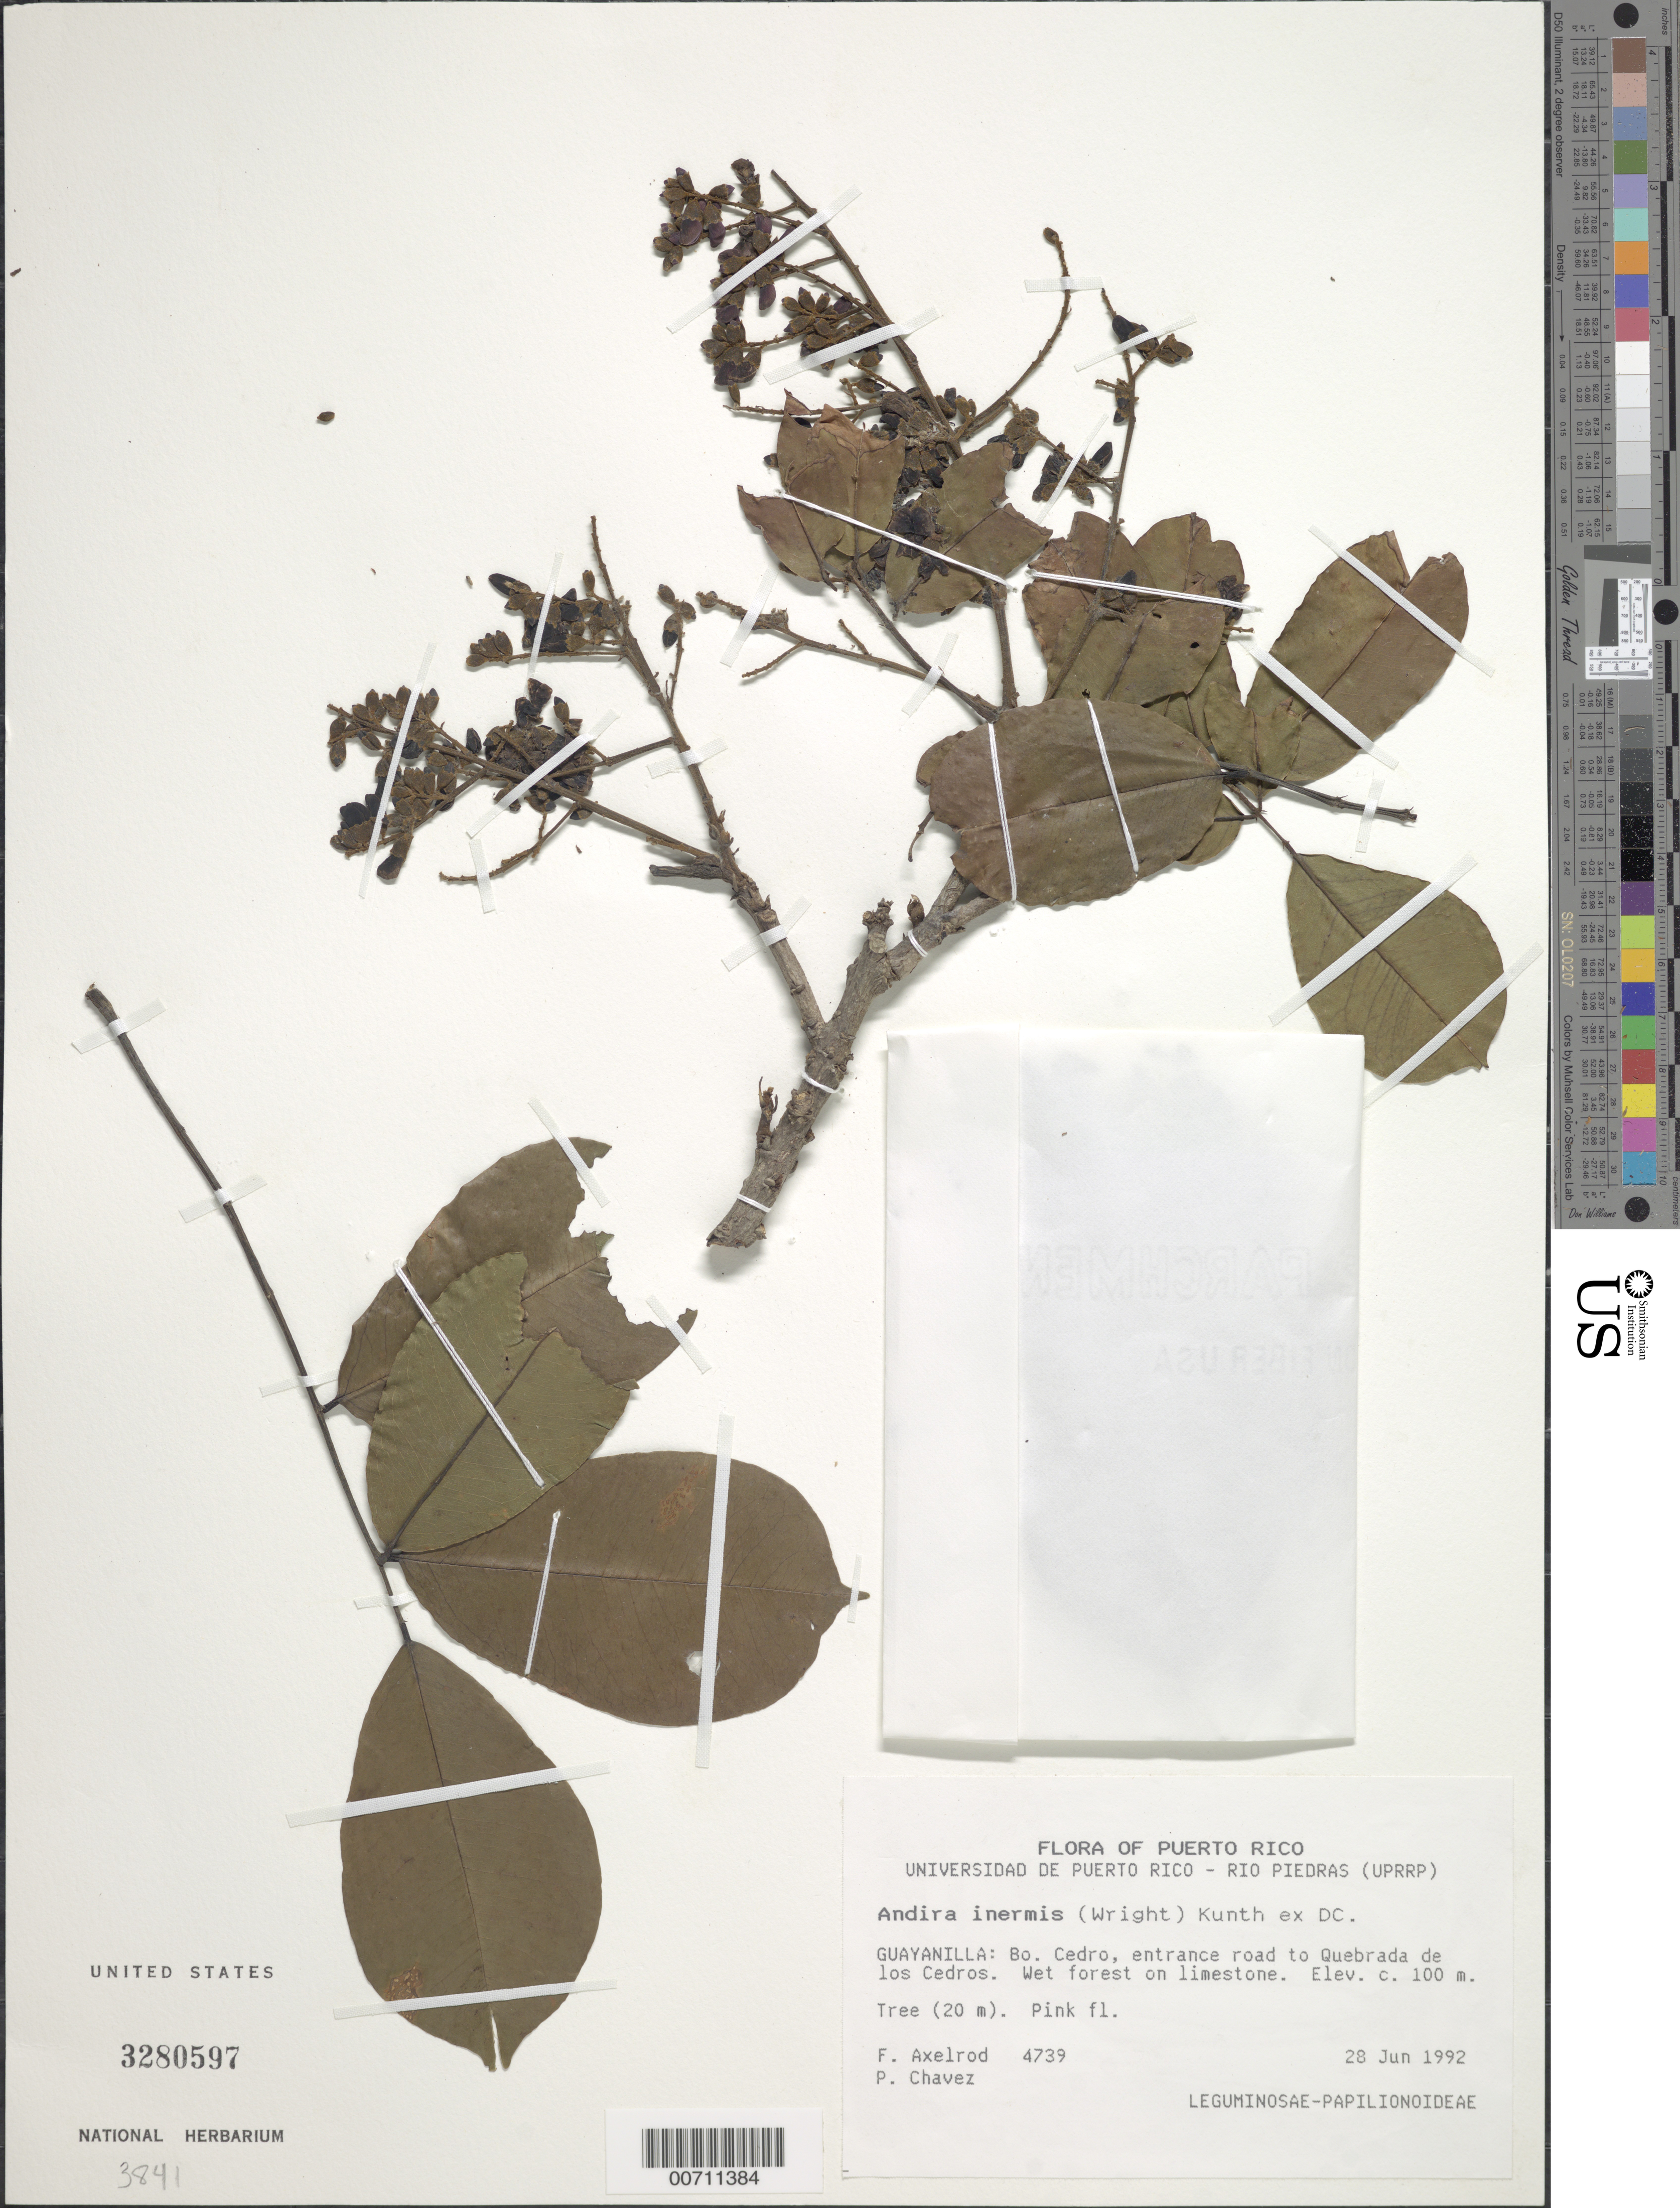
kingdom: Plantae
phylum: Tracheophyta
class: Magnoliopsida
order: Fabales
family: Fabaceae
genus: Andira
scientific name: Andira inermis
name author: (W. Wright) Kunth ex DC.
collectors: F. S. Axelrod & P. Chavez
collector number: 4739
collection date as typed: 28 Jun 1992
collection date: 1992-06-28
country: Puerto Rico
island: Greater Antilles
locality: Guayanilla: Bo. Cedro, entrance Rd to Quebrada de los Cedros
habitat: Wet forest on limestone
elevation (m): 100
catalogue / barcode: US 3280597